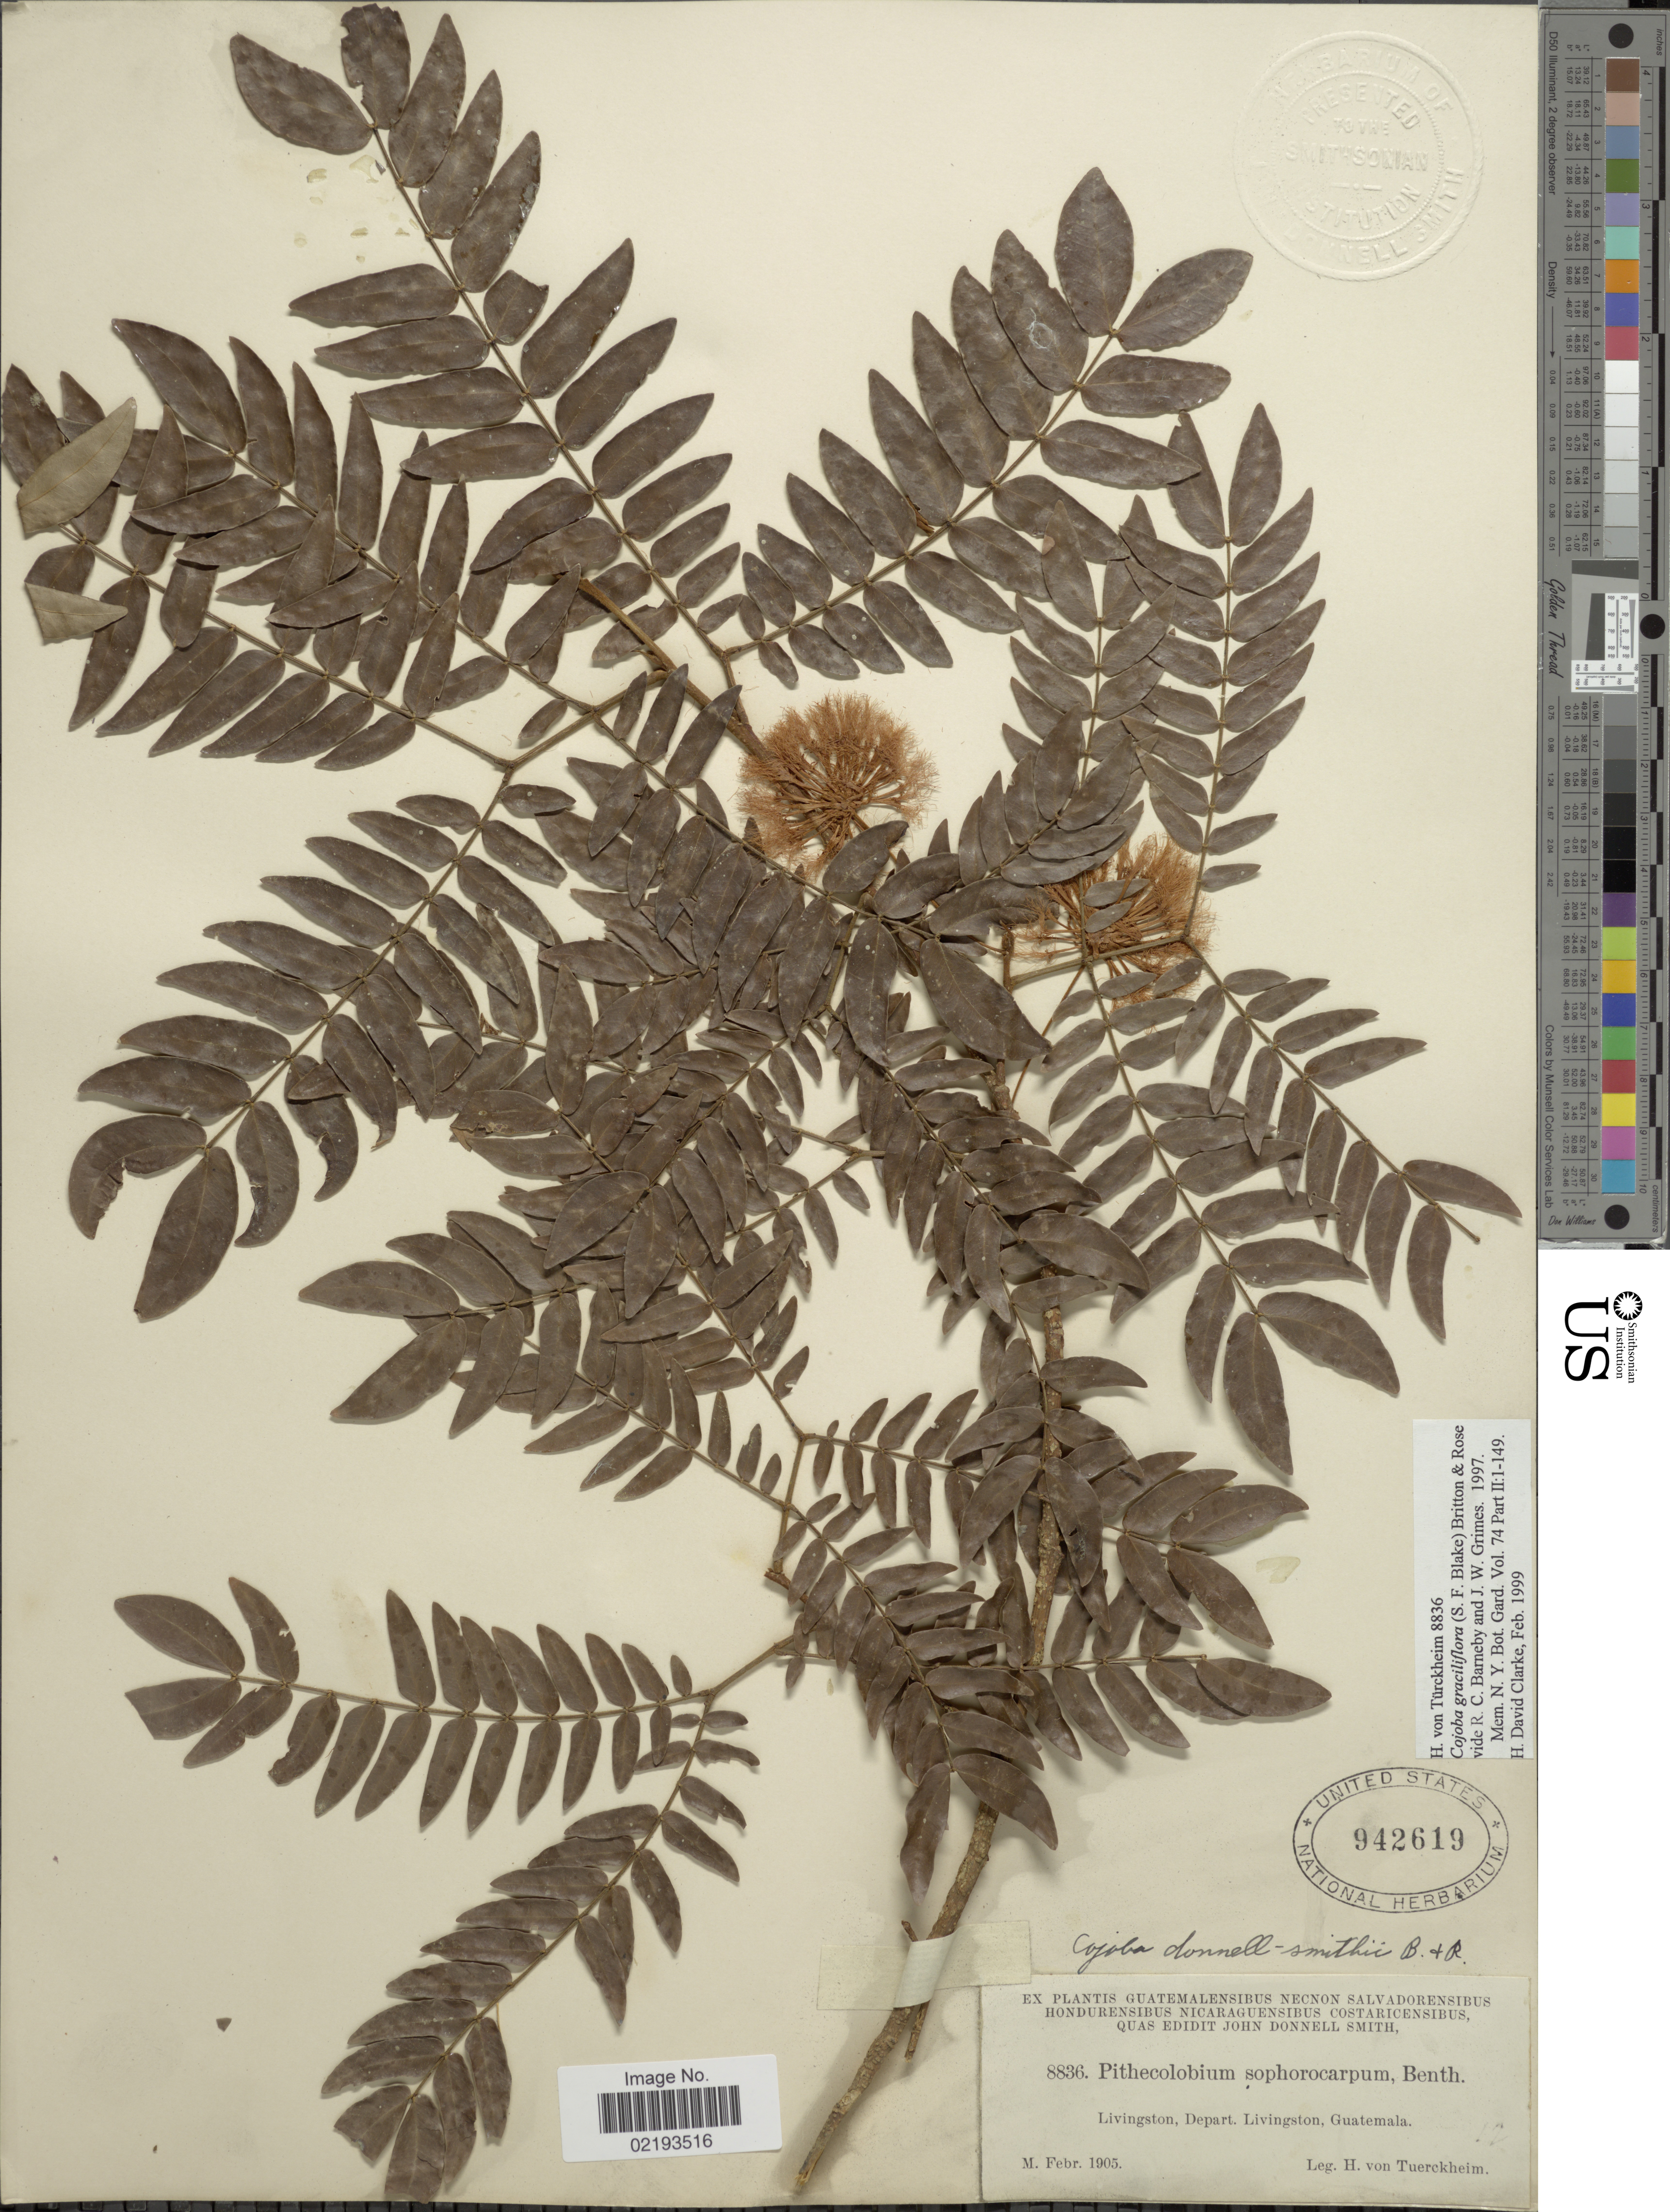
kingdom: Plantae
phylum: Tracheophyta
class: Magnoliopsida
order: Fabales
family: Fabaceae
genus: Cojoba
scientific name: Cojoba graciliflora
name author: (S.F. Blake) Britton & Rose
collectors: H. von Türckheim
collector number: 8836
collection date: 1905-02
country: Guatemala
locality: Livingston, Depart. Livingston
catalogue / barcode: US 942619